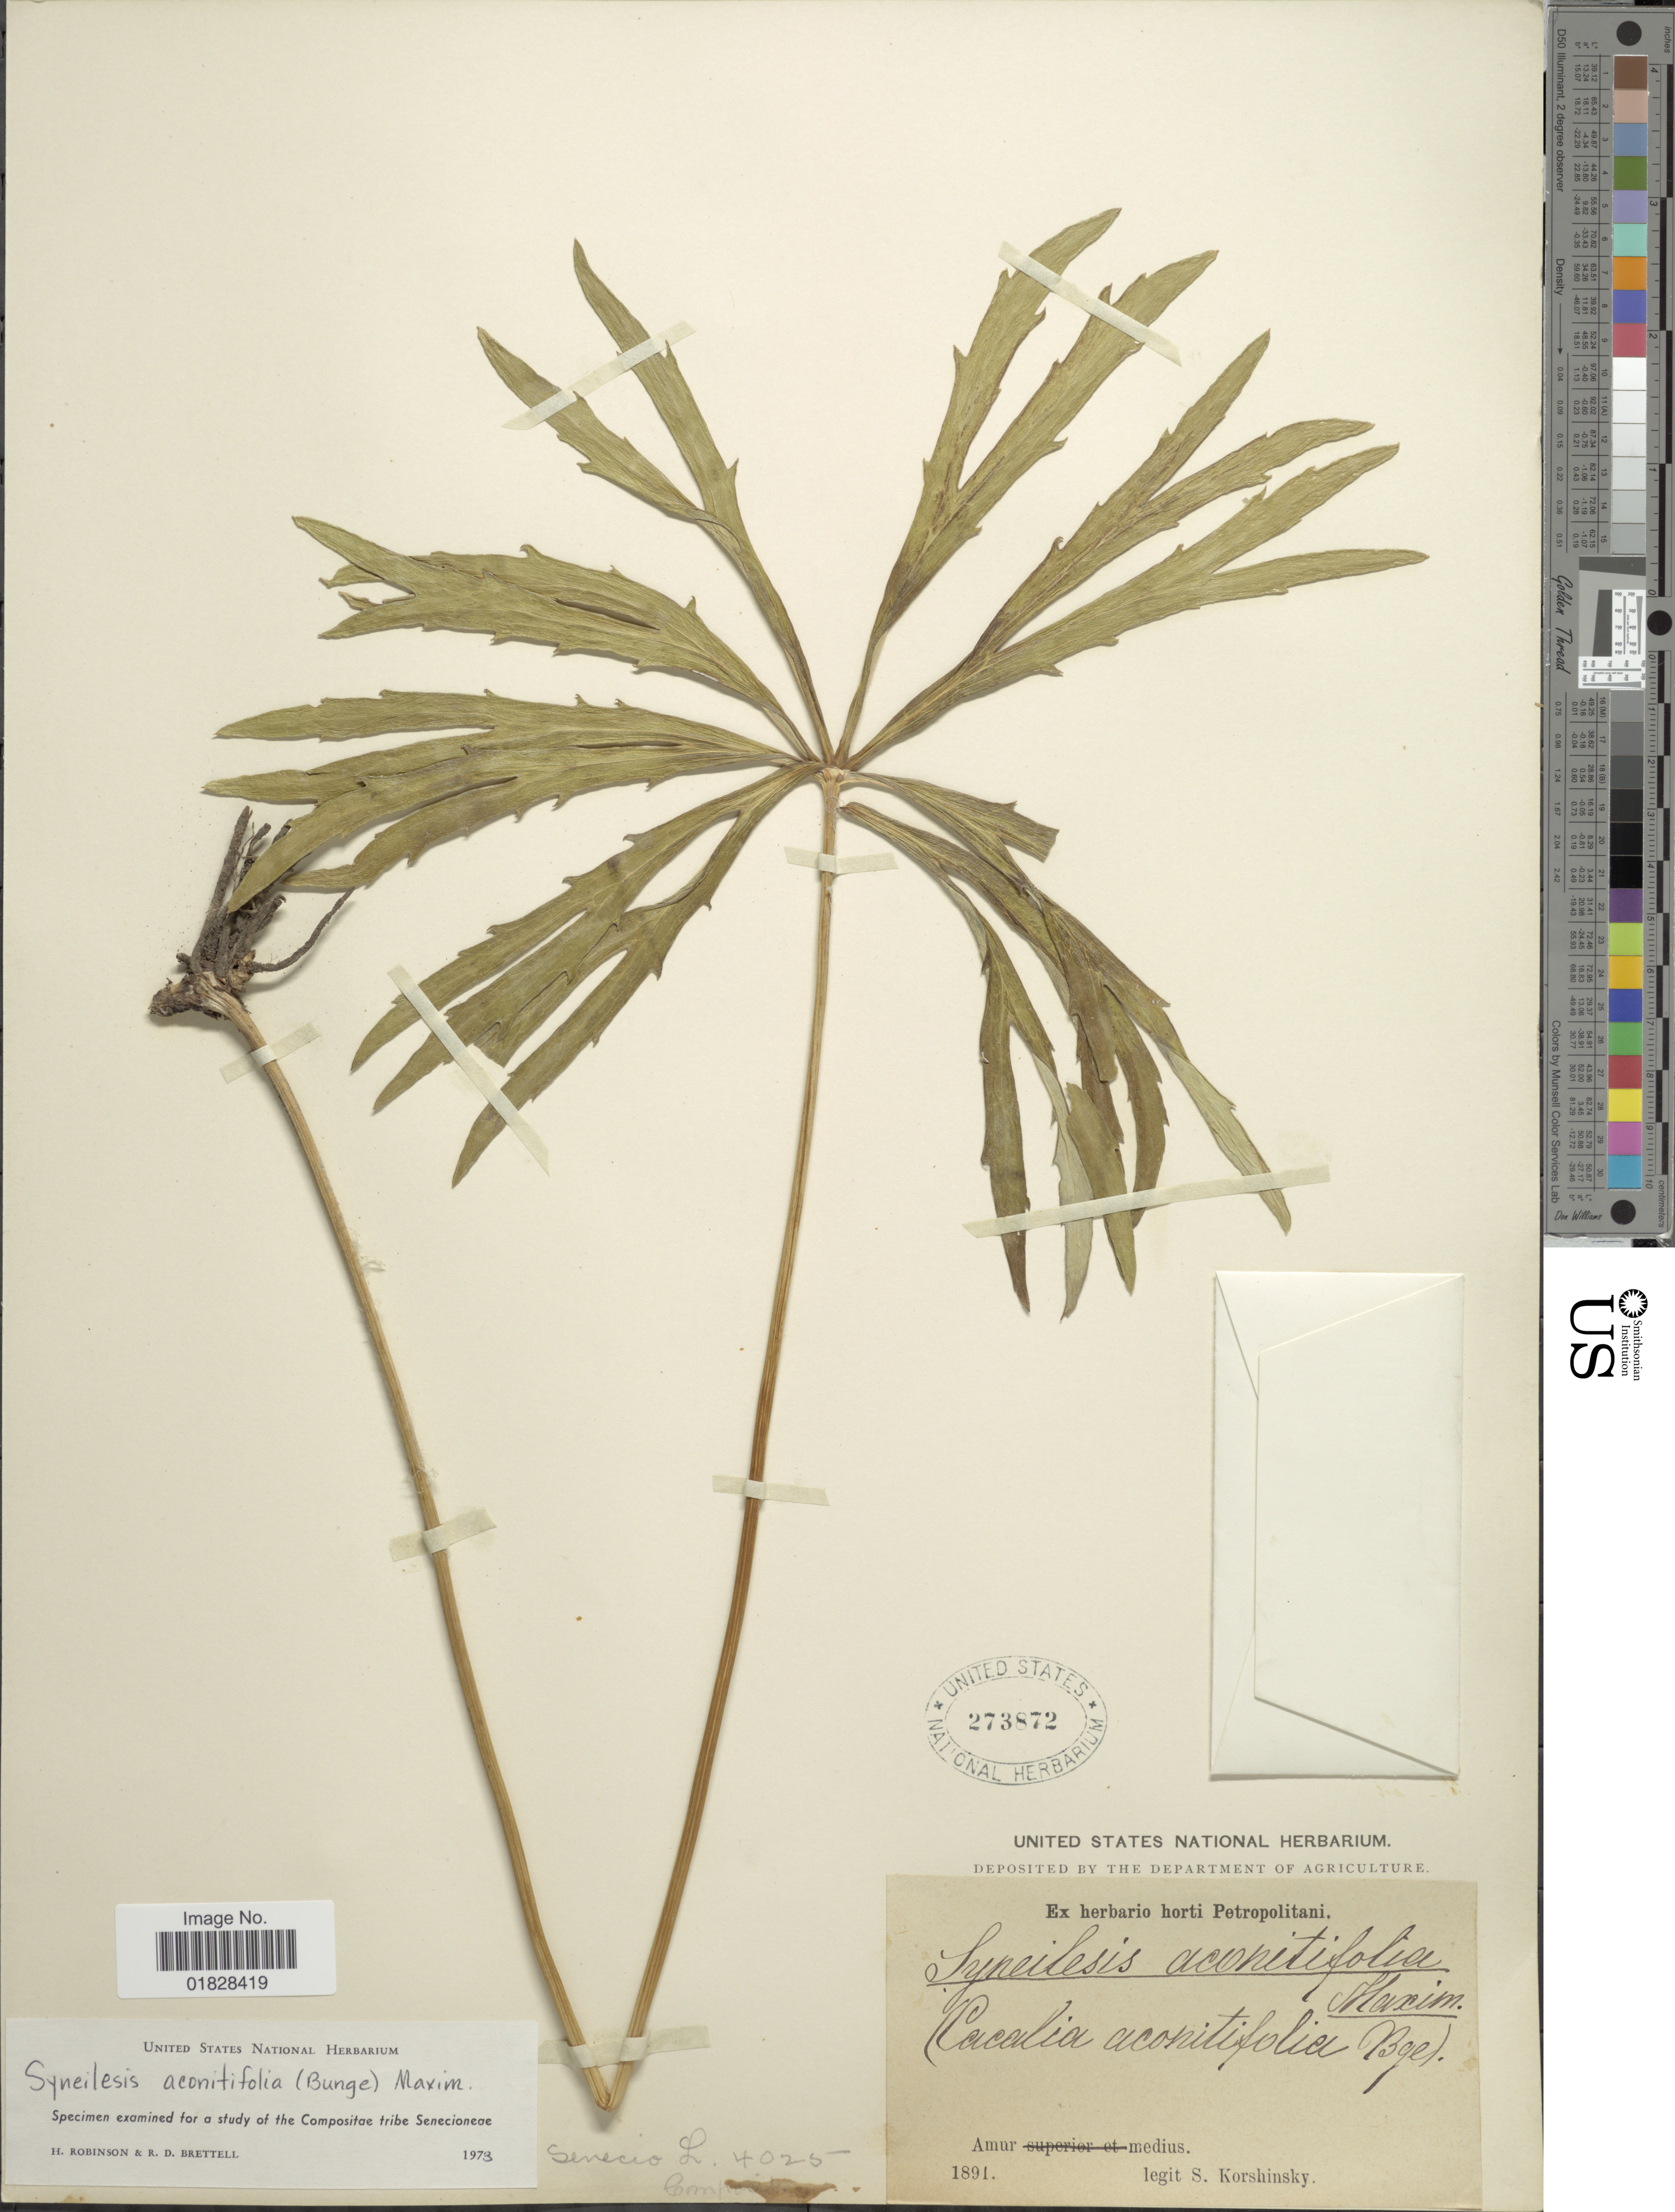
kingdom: Plantae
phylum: Tracheophyta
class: Magnoliopsida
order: Asterales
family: Asteraceae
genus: Syneilesis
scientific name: Syneilesis aconitifolia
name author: (Bunge) Maximowicz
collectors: S. I. Korshinsky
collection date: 1891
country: Russian Federation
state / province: Amur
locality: Amur medius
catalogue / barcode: US 273872